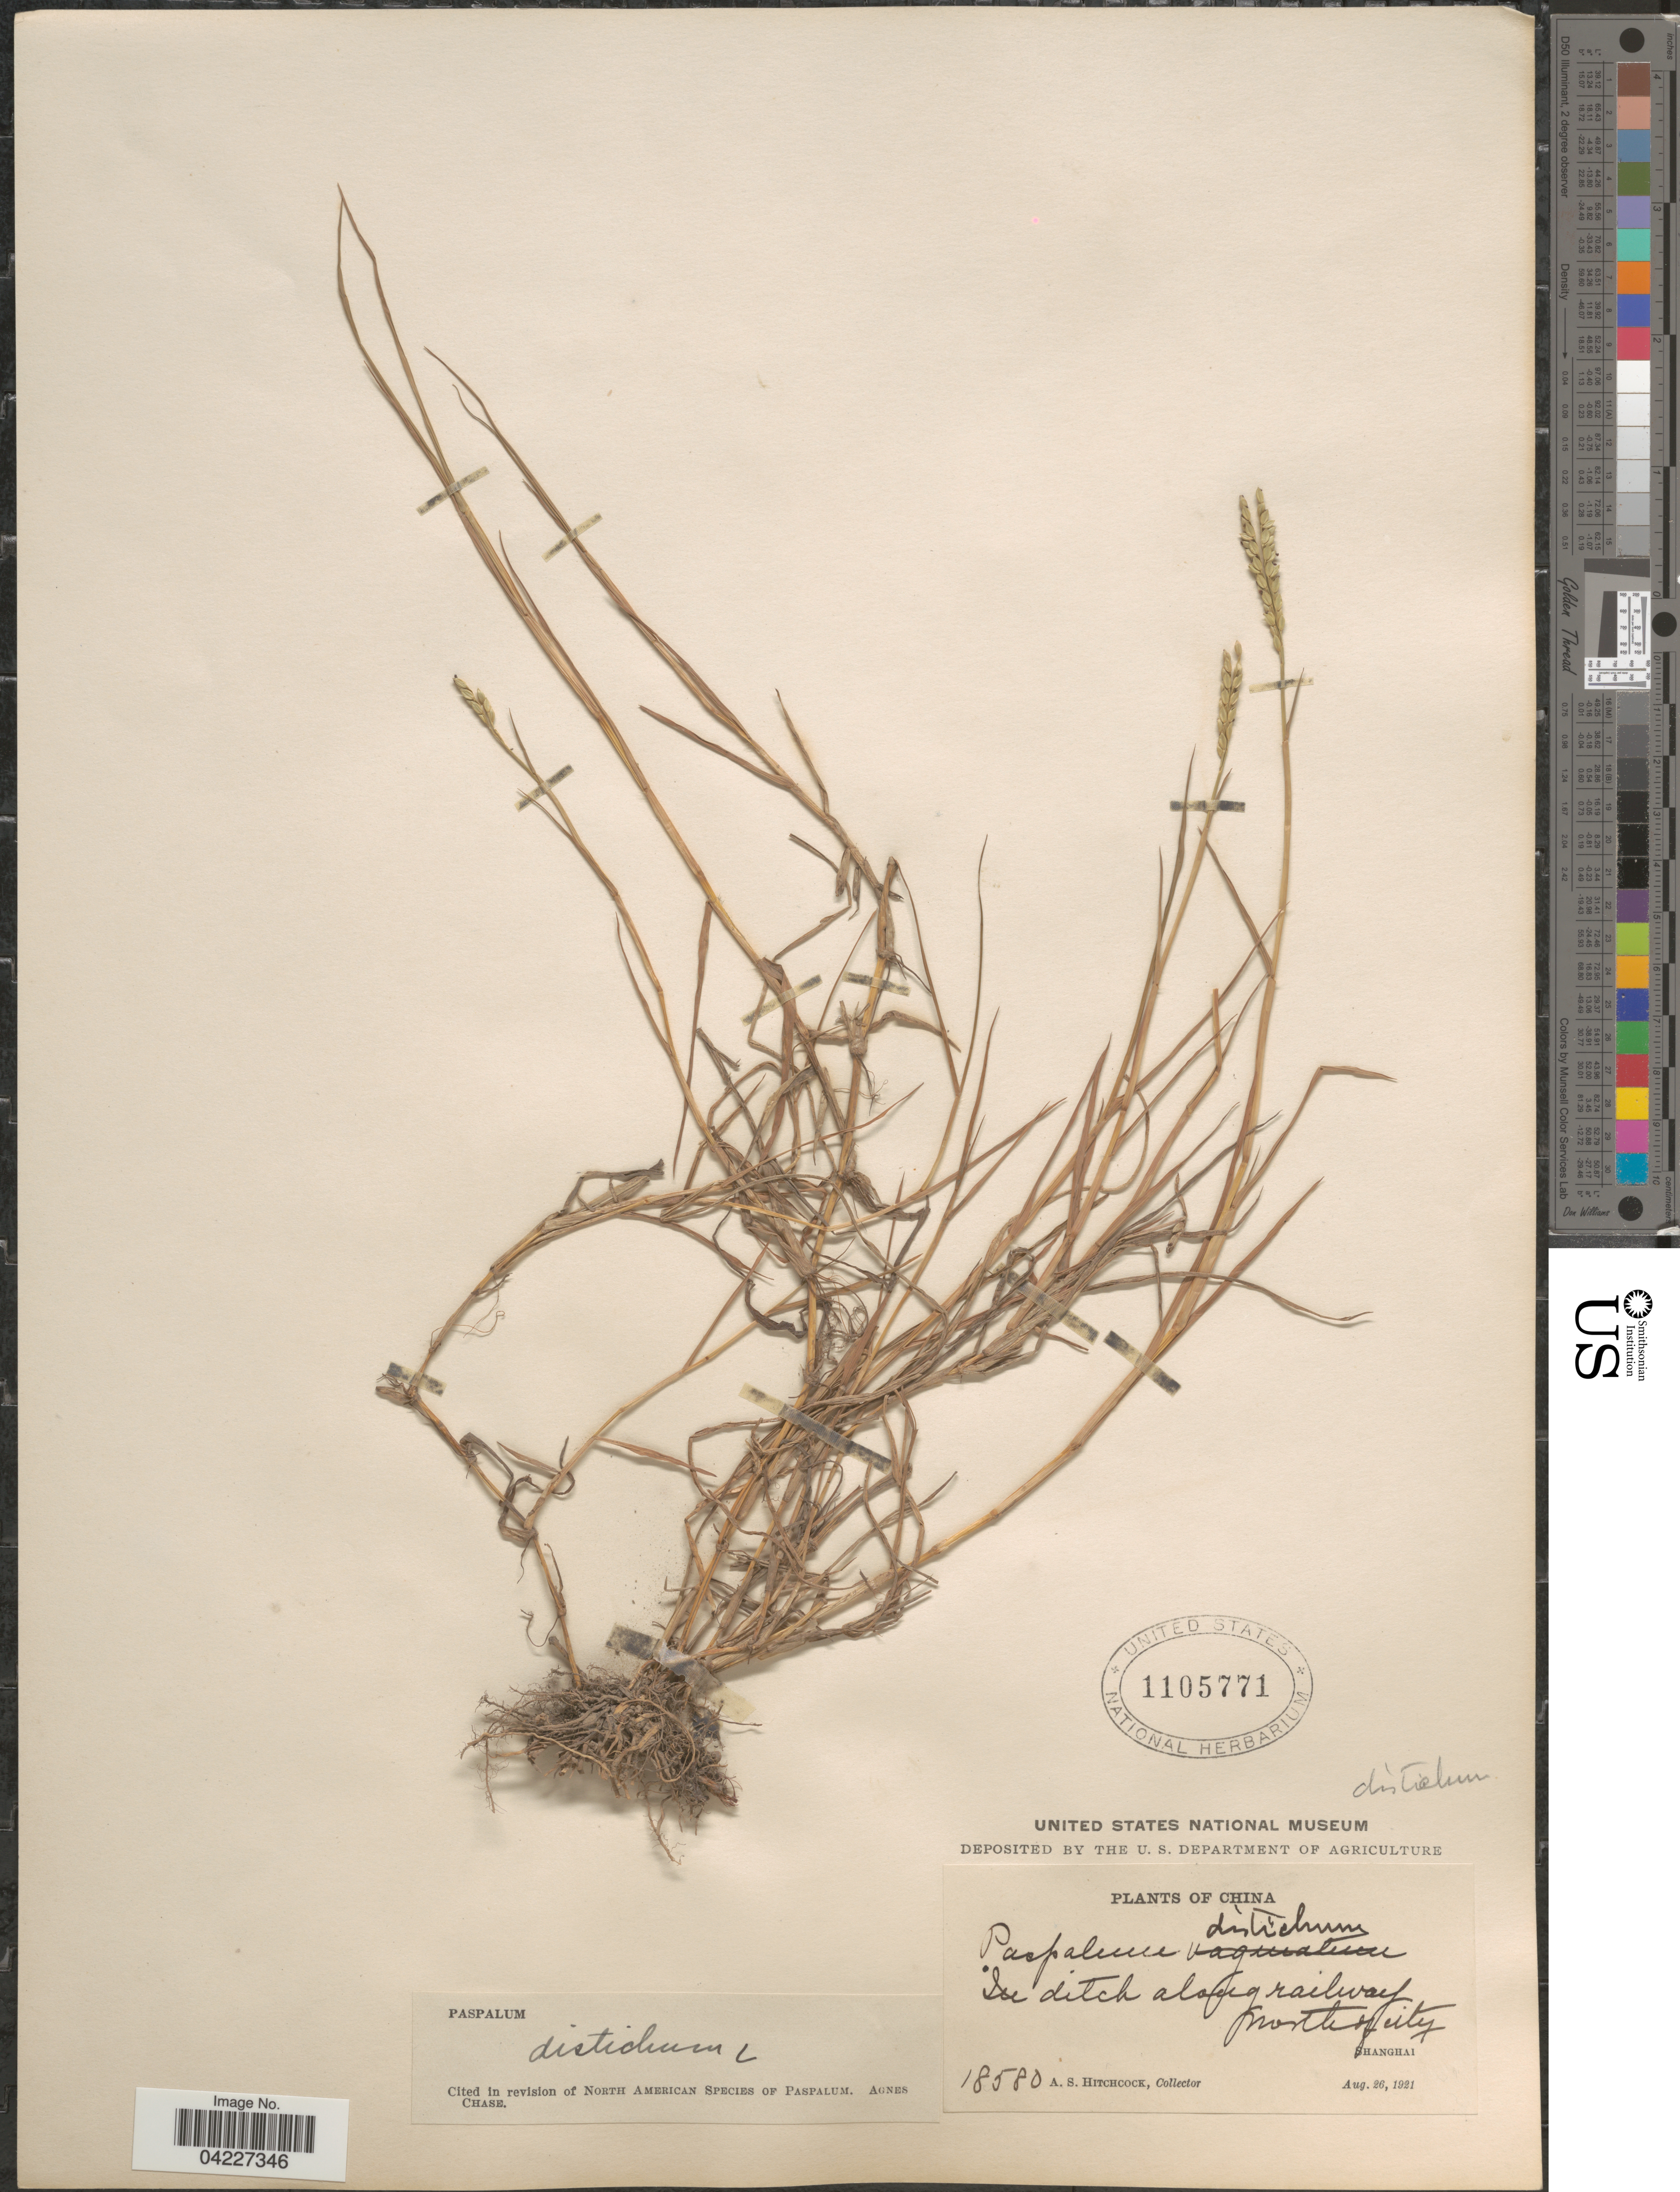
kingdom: Plantae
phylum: Tracheophyta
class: Liliopsida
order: Poales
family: Poaceae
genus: Paspalum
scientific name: Paspalum paspalodes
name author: (Michx.) Scribn.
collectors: A. S. Hitchcock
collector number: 18580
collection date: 1921-08-26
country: China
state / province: Shanghai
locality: In ditch along railway north of city. Shanghai.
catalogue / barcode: US 1105771